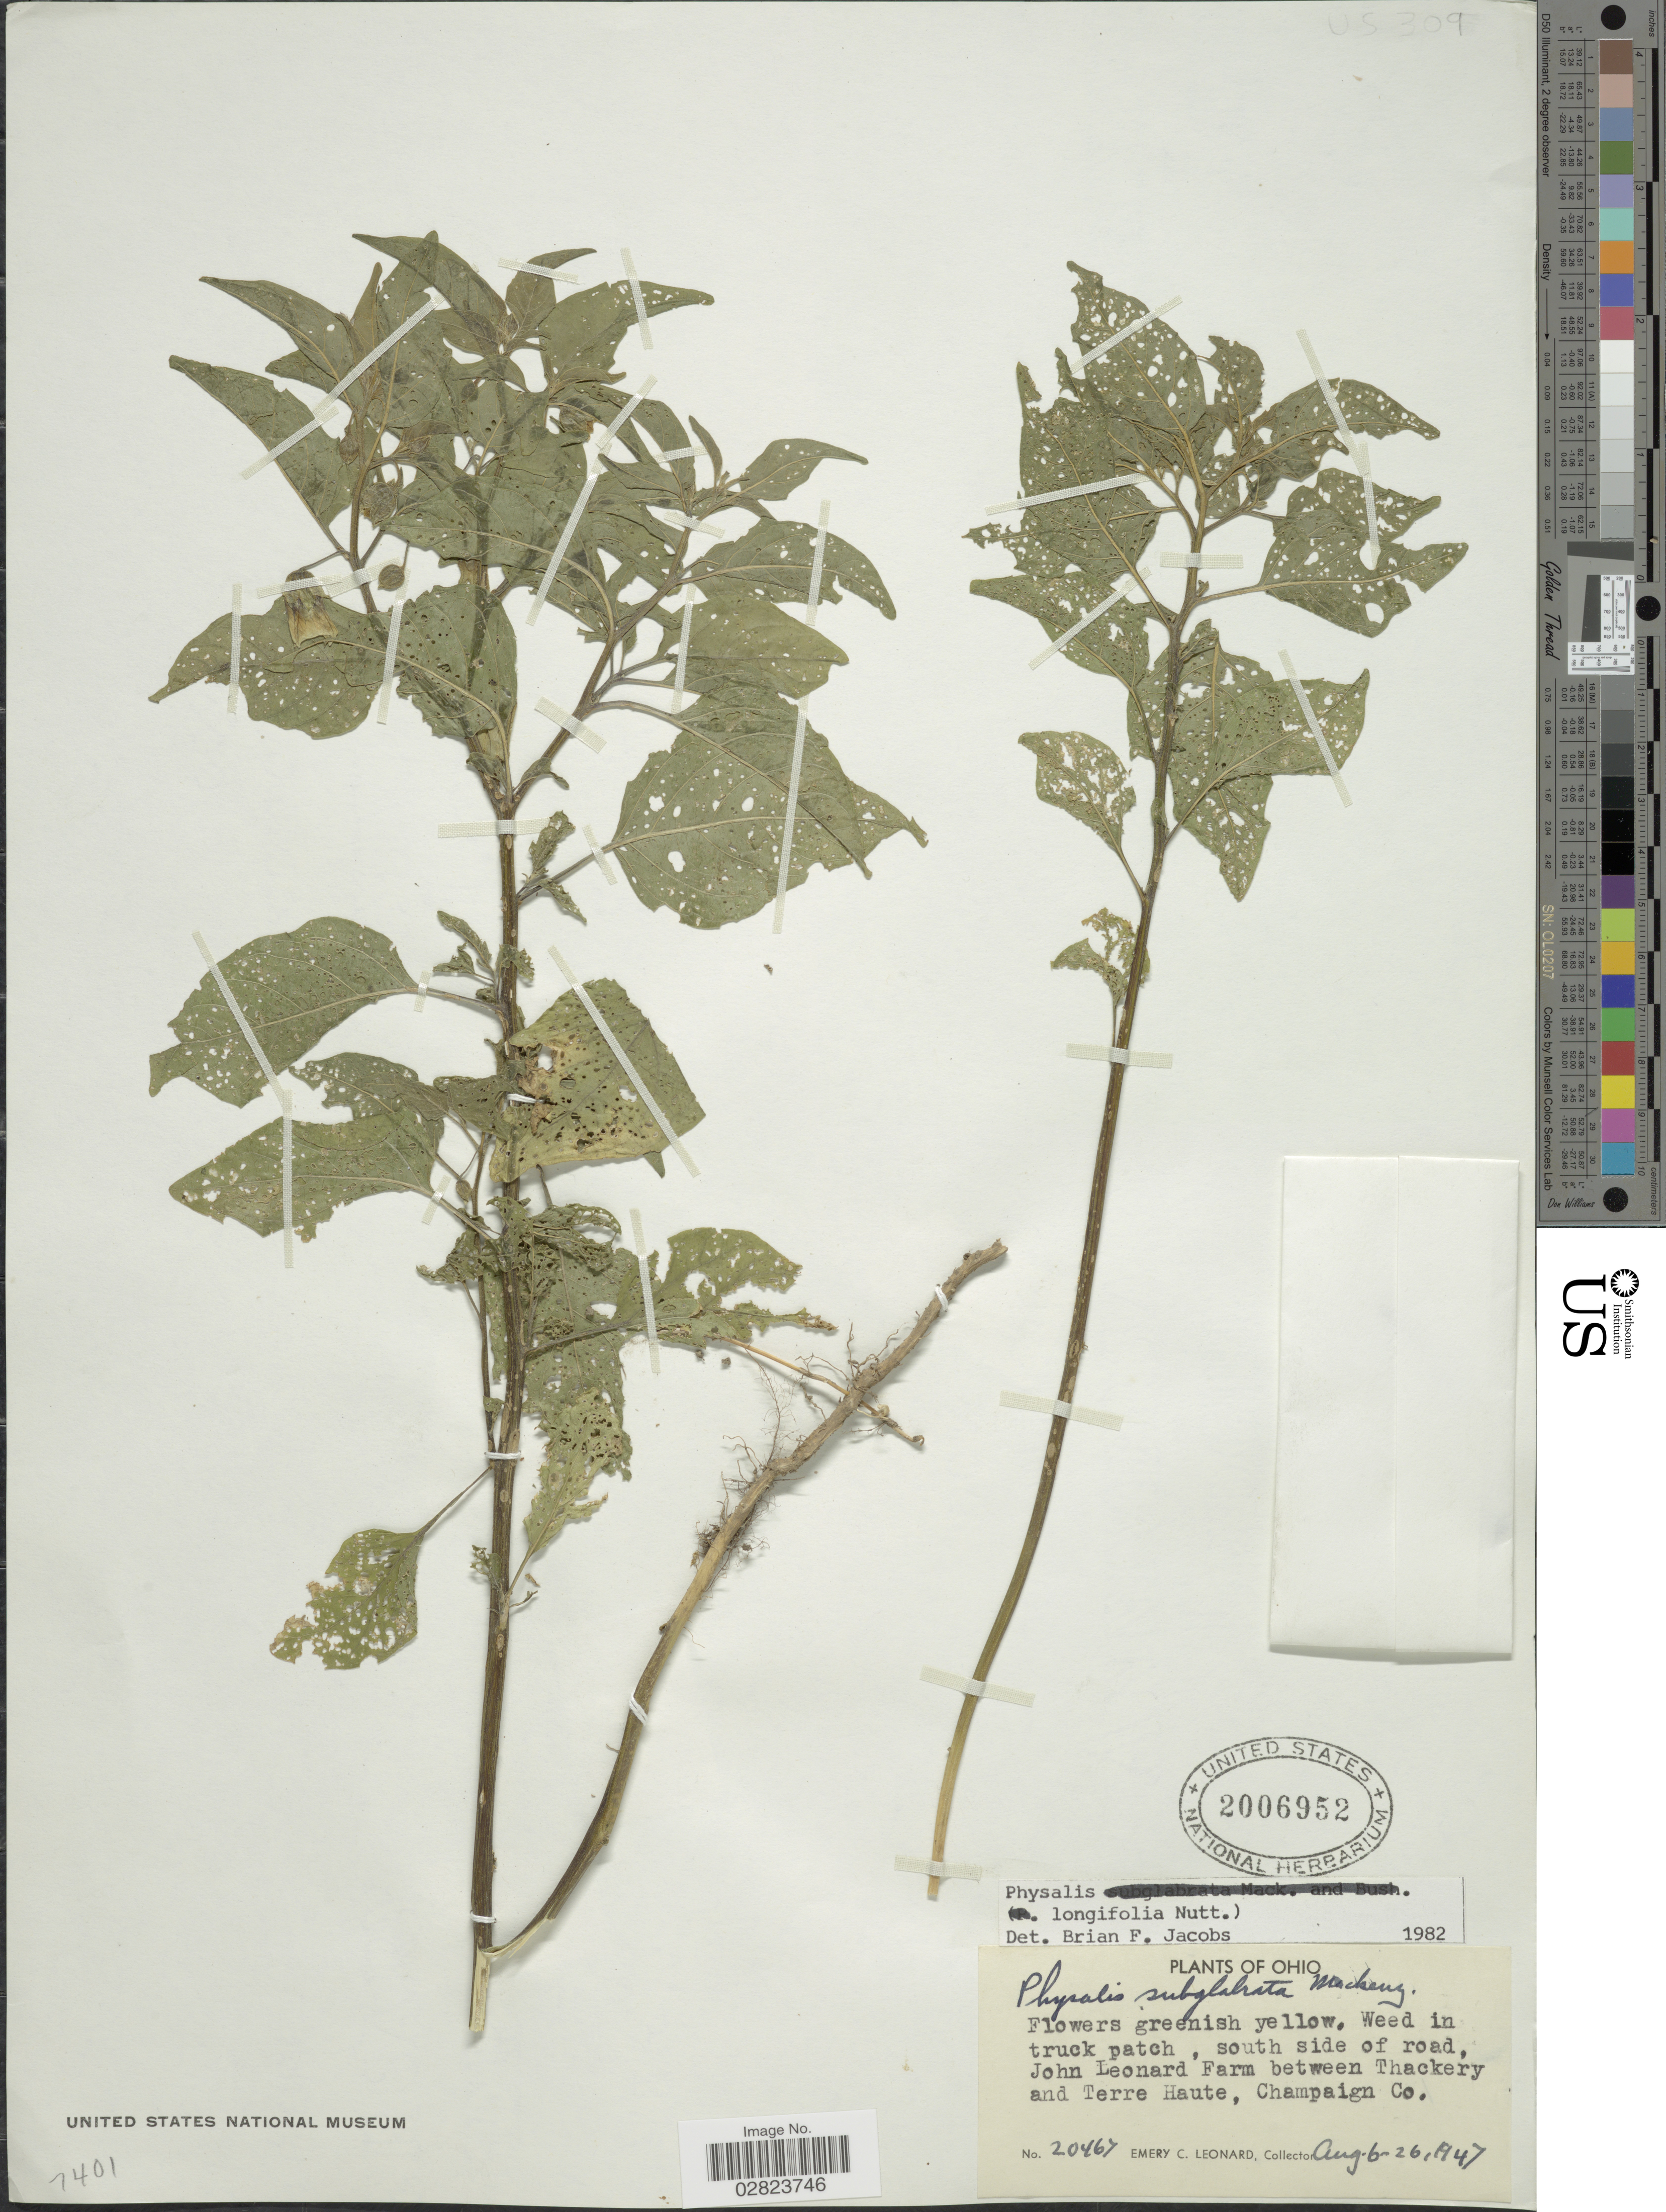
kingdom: Plantae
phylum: Tracheophyta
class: Magnoliopsida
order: Solanales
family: Solanaceae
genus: Physalis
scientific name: Physalis longifolia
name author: Nutt.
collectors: E. C. Leonard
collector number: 20467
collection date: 1947-08-06/1947-08-26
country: United States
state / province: Ohio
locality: South side of road, John Leonard Farm between Thackery and Terre Haute, Champaign Co.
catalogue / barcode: US 2006952